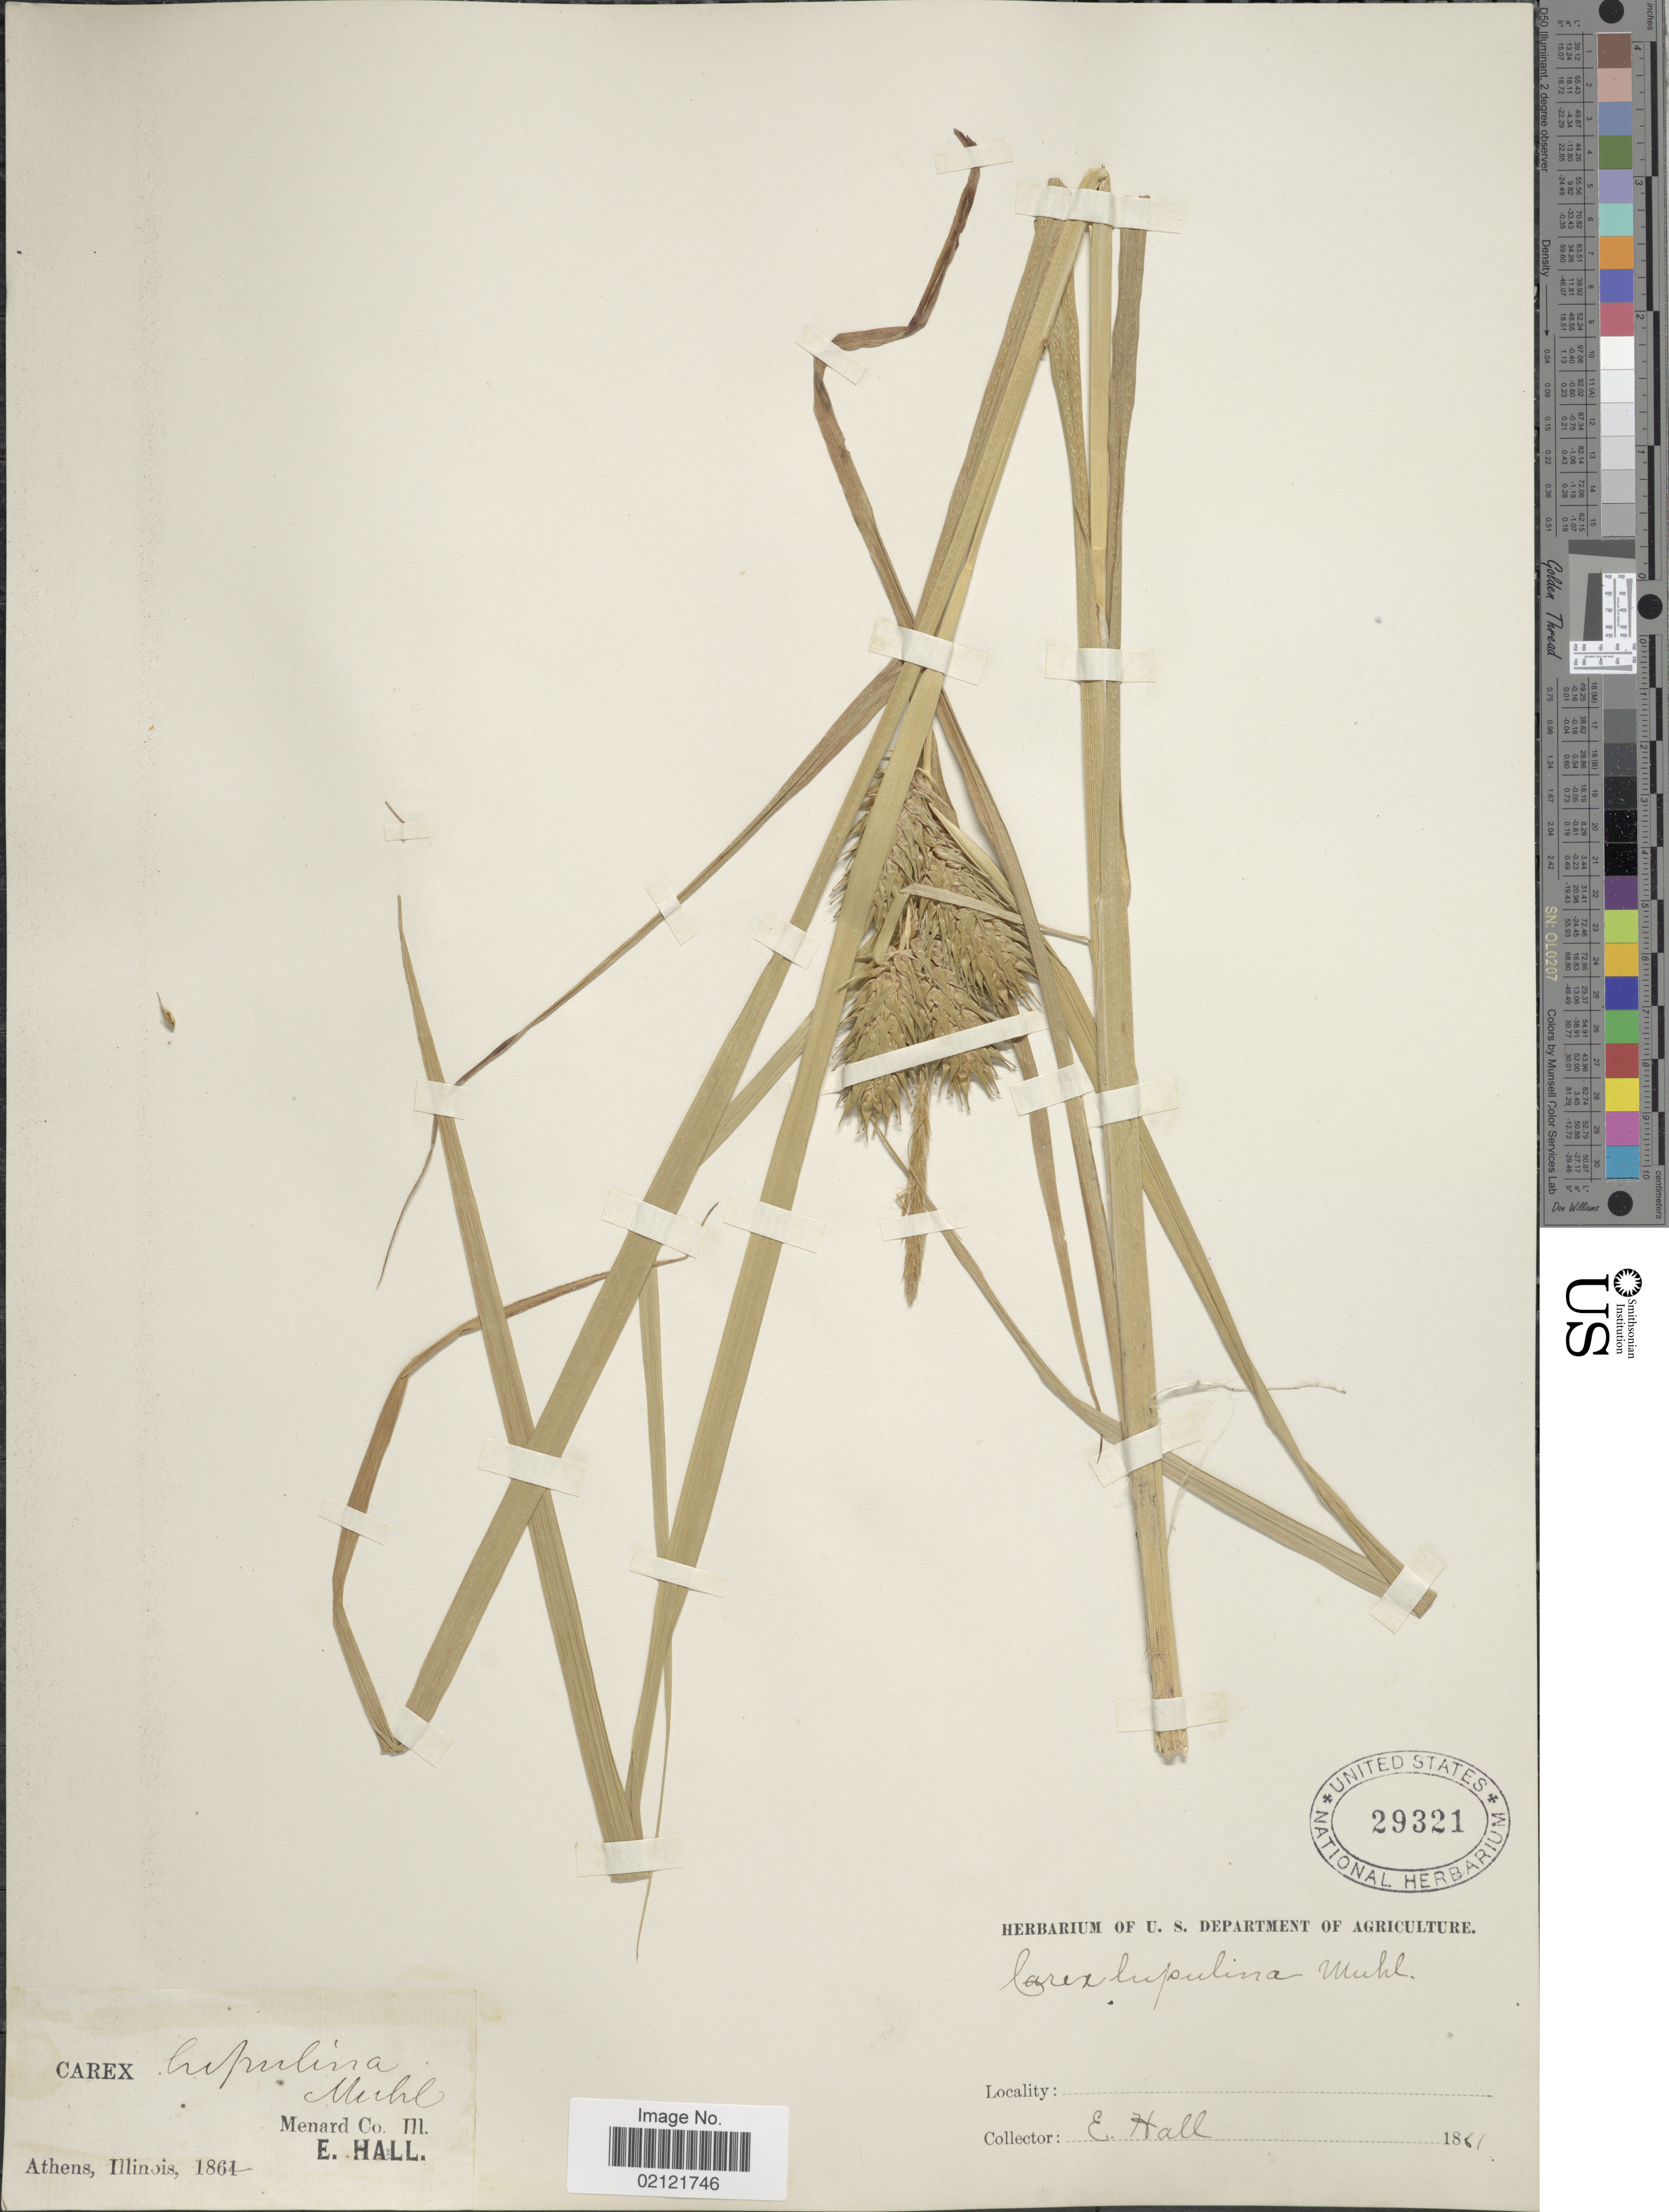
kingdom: Plantae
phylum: Tracheophyta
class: Liliopsida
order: Poales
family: Cyperaceae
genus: Carex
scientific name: Carex lupulina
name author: Muhl. ex Willd.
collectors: E. Hall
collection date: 1861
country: United States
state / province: Illinois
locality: Menard Co.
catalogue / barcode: US 29321